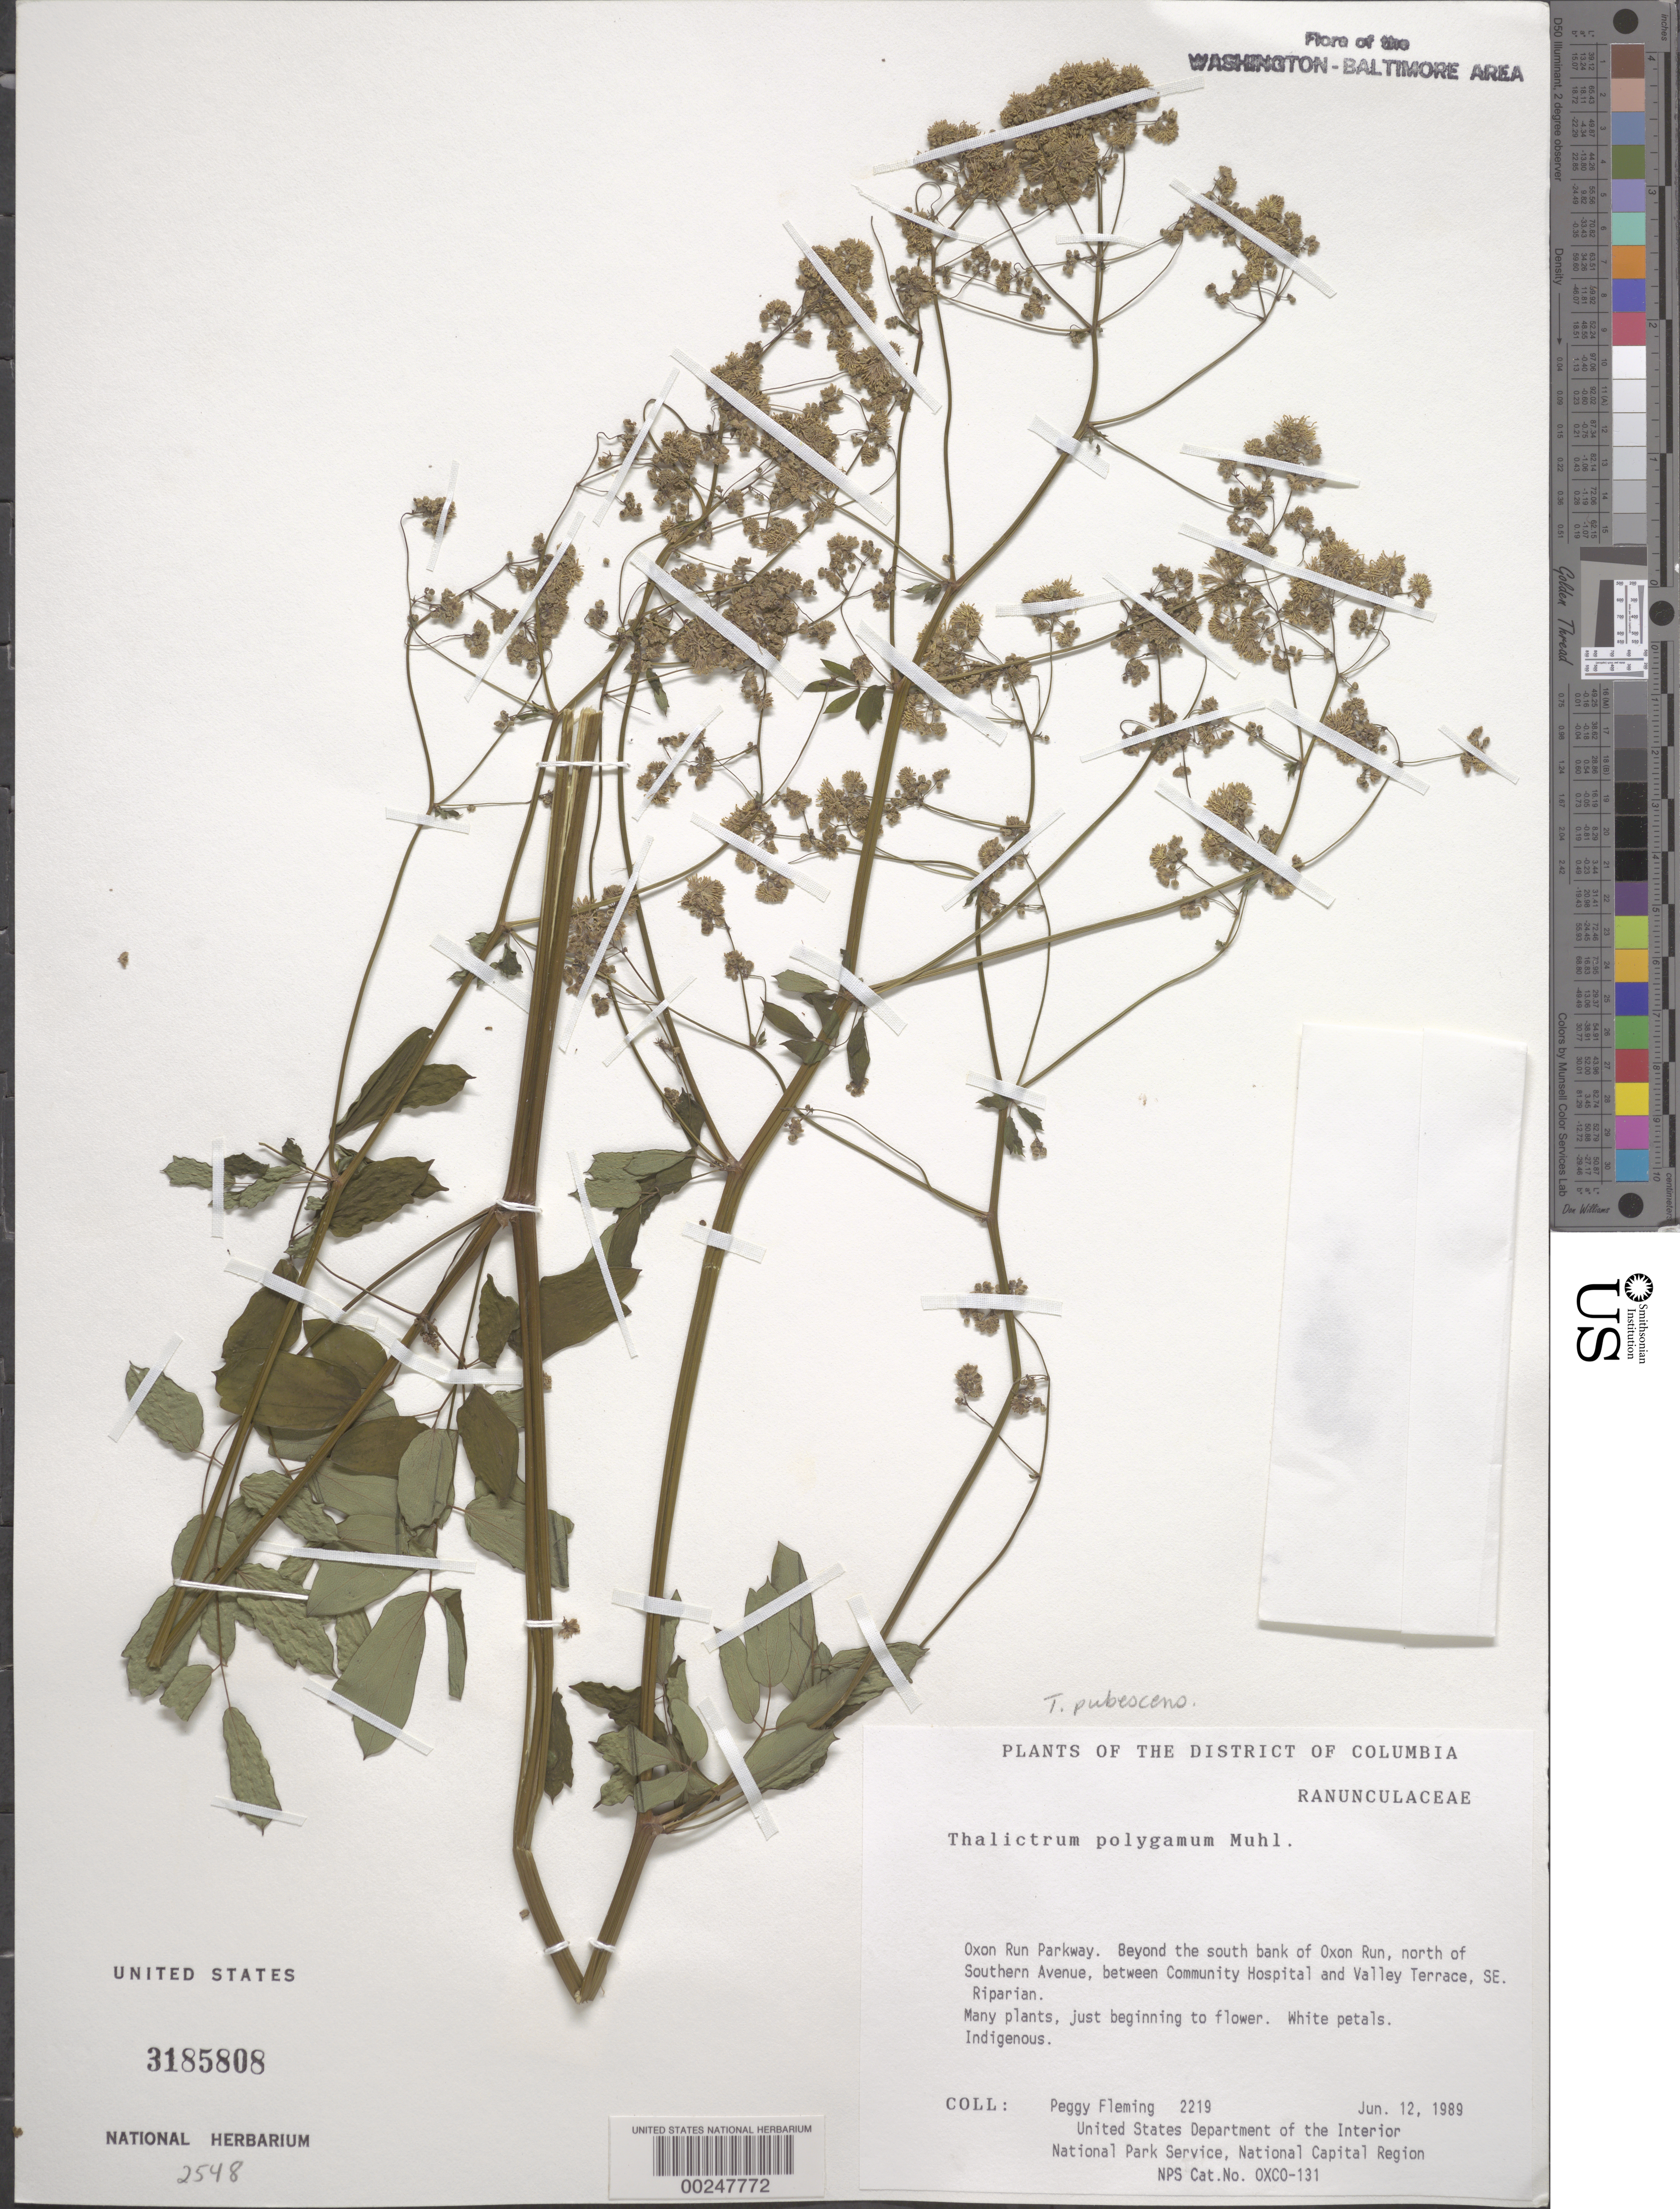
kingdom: Plantae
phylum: Tracheophyta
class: Magnoliopsida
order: Ranunculales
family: Ranunculaceae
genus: Thalictrum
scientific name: Thalictrum pubescens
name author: Pursh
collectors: P. Fleming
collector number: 2219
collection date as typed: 12 Jun 1989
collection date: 1989-06-12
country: United States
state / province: District of Columbia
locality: Oxon Run Parkway, beyond the S bank of Oxon Run, N of Southern Ave,between Community Hospital and Valley Terrace, SE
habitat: On bank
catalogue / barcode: US 3185808